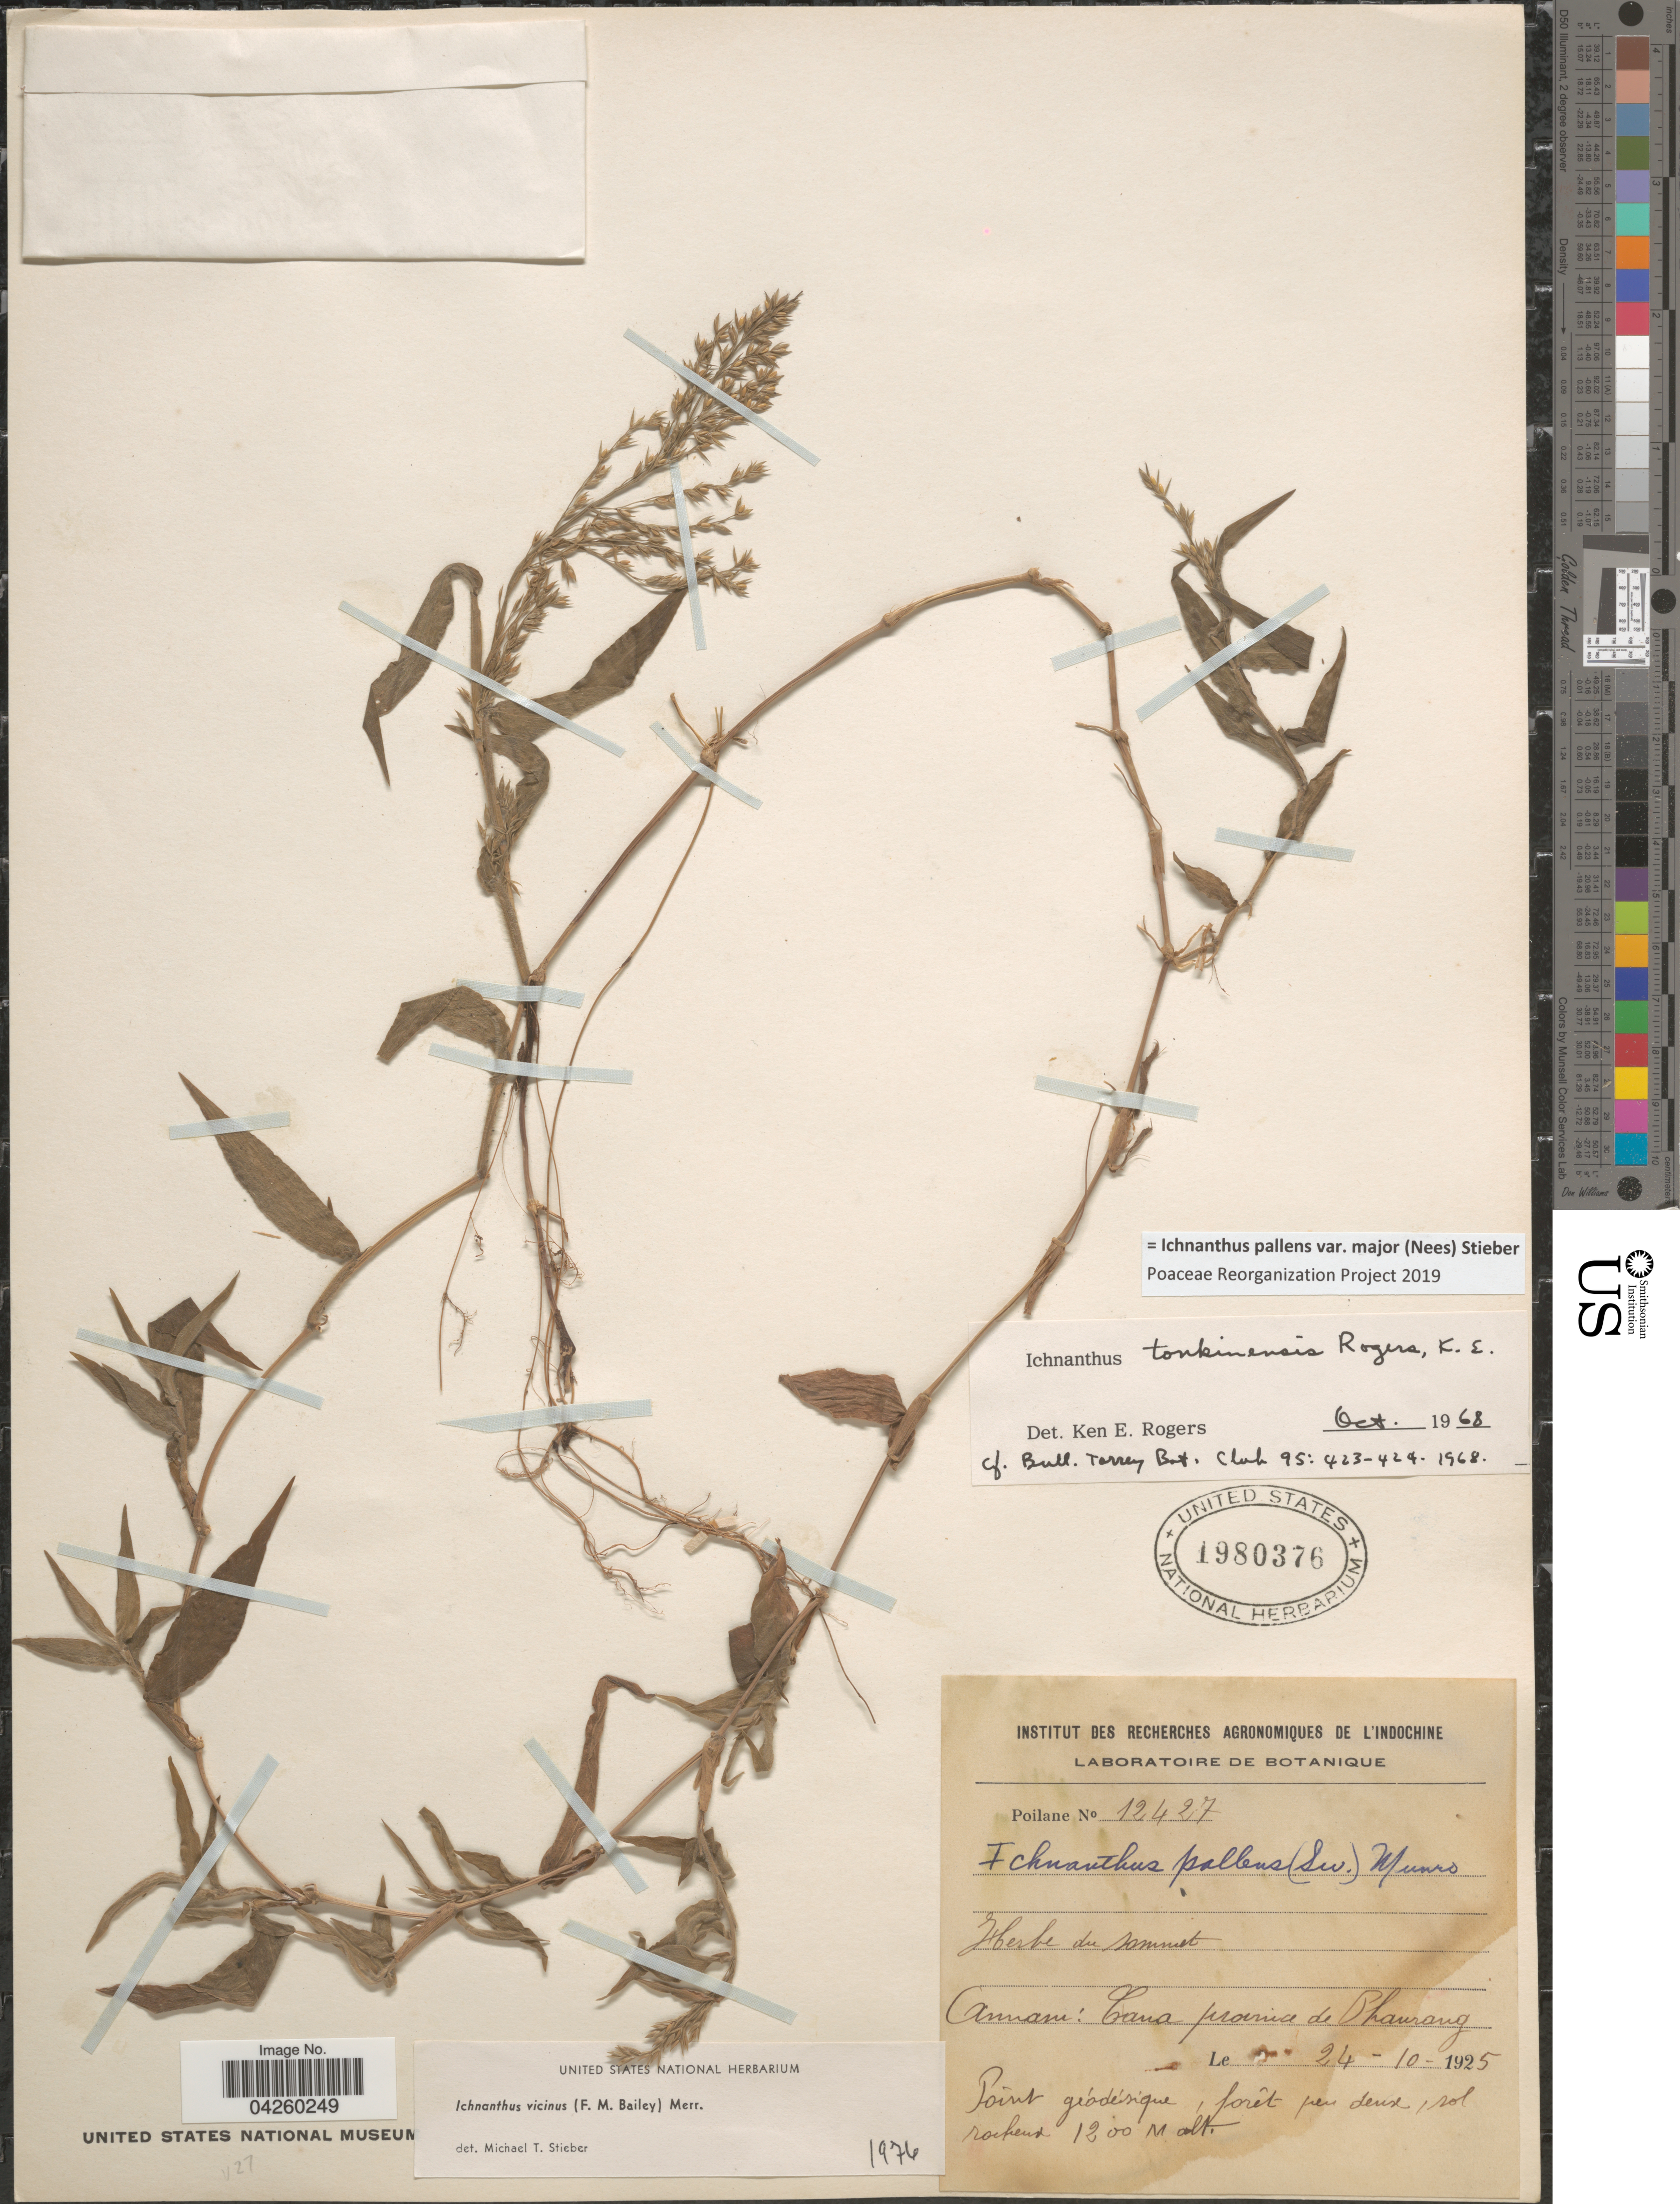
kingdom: Plantae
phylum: Tracheophyta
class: Liliopsida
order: Poales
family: Poaceae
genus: Ichnanthus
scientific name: Ichnanthus pallens var. major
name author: (Nees) Stieber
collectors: -. Poilane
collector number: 12427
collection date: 1925-10-24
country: Vietnam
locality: Annam: Tana proeroa de Phanrang.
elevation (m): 1200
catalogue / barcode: US 1980376